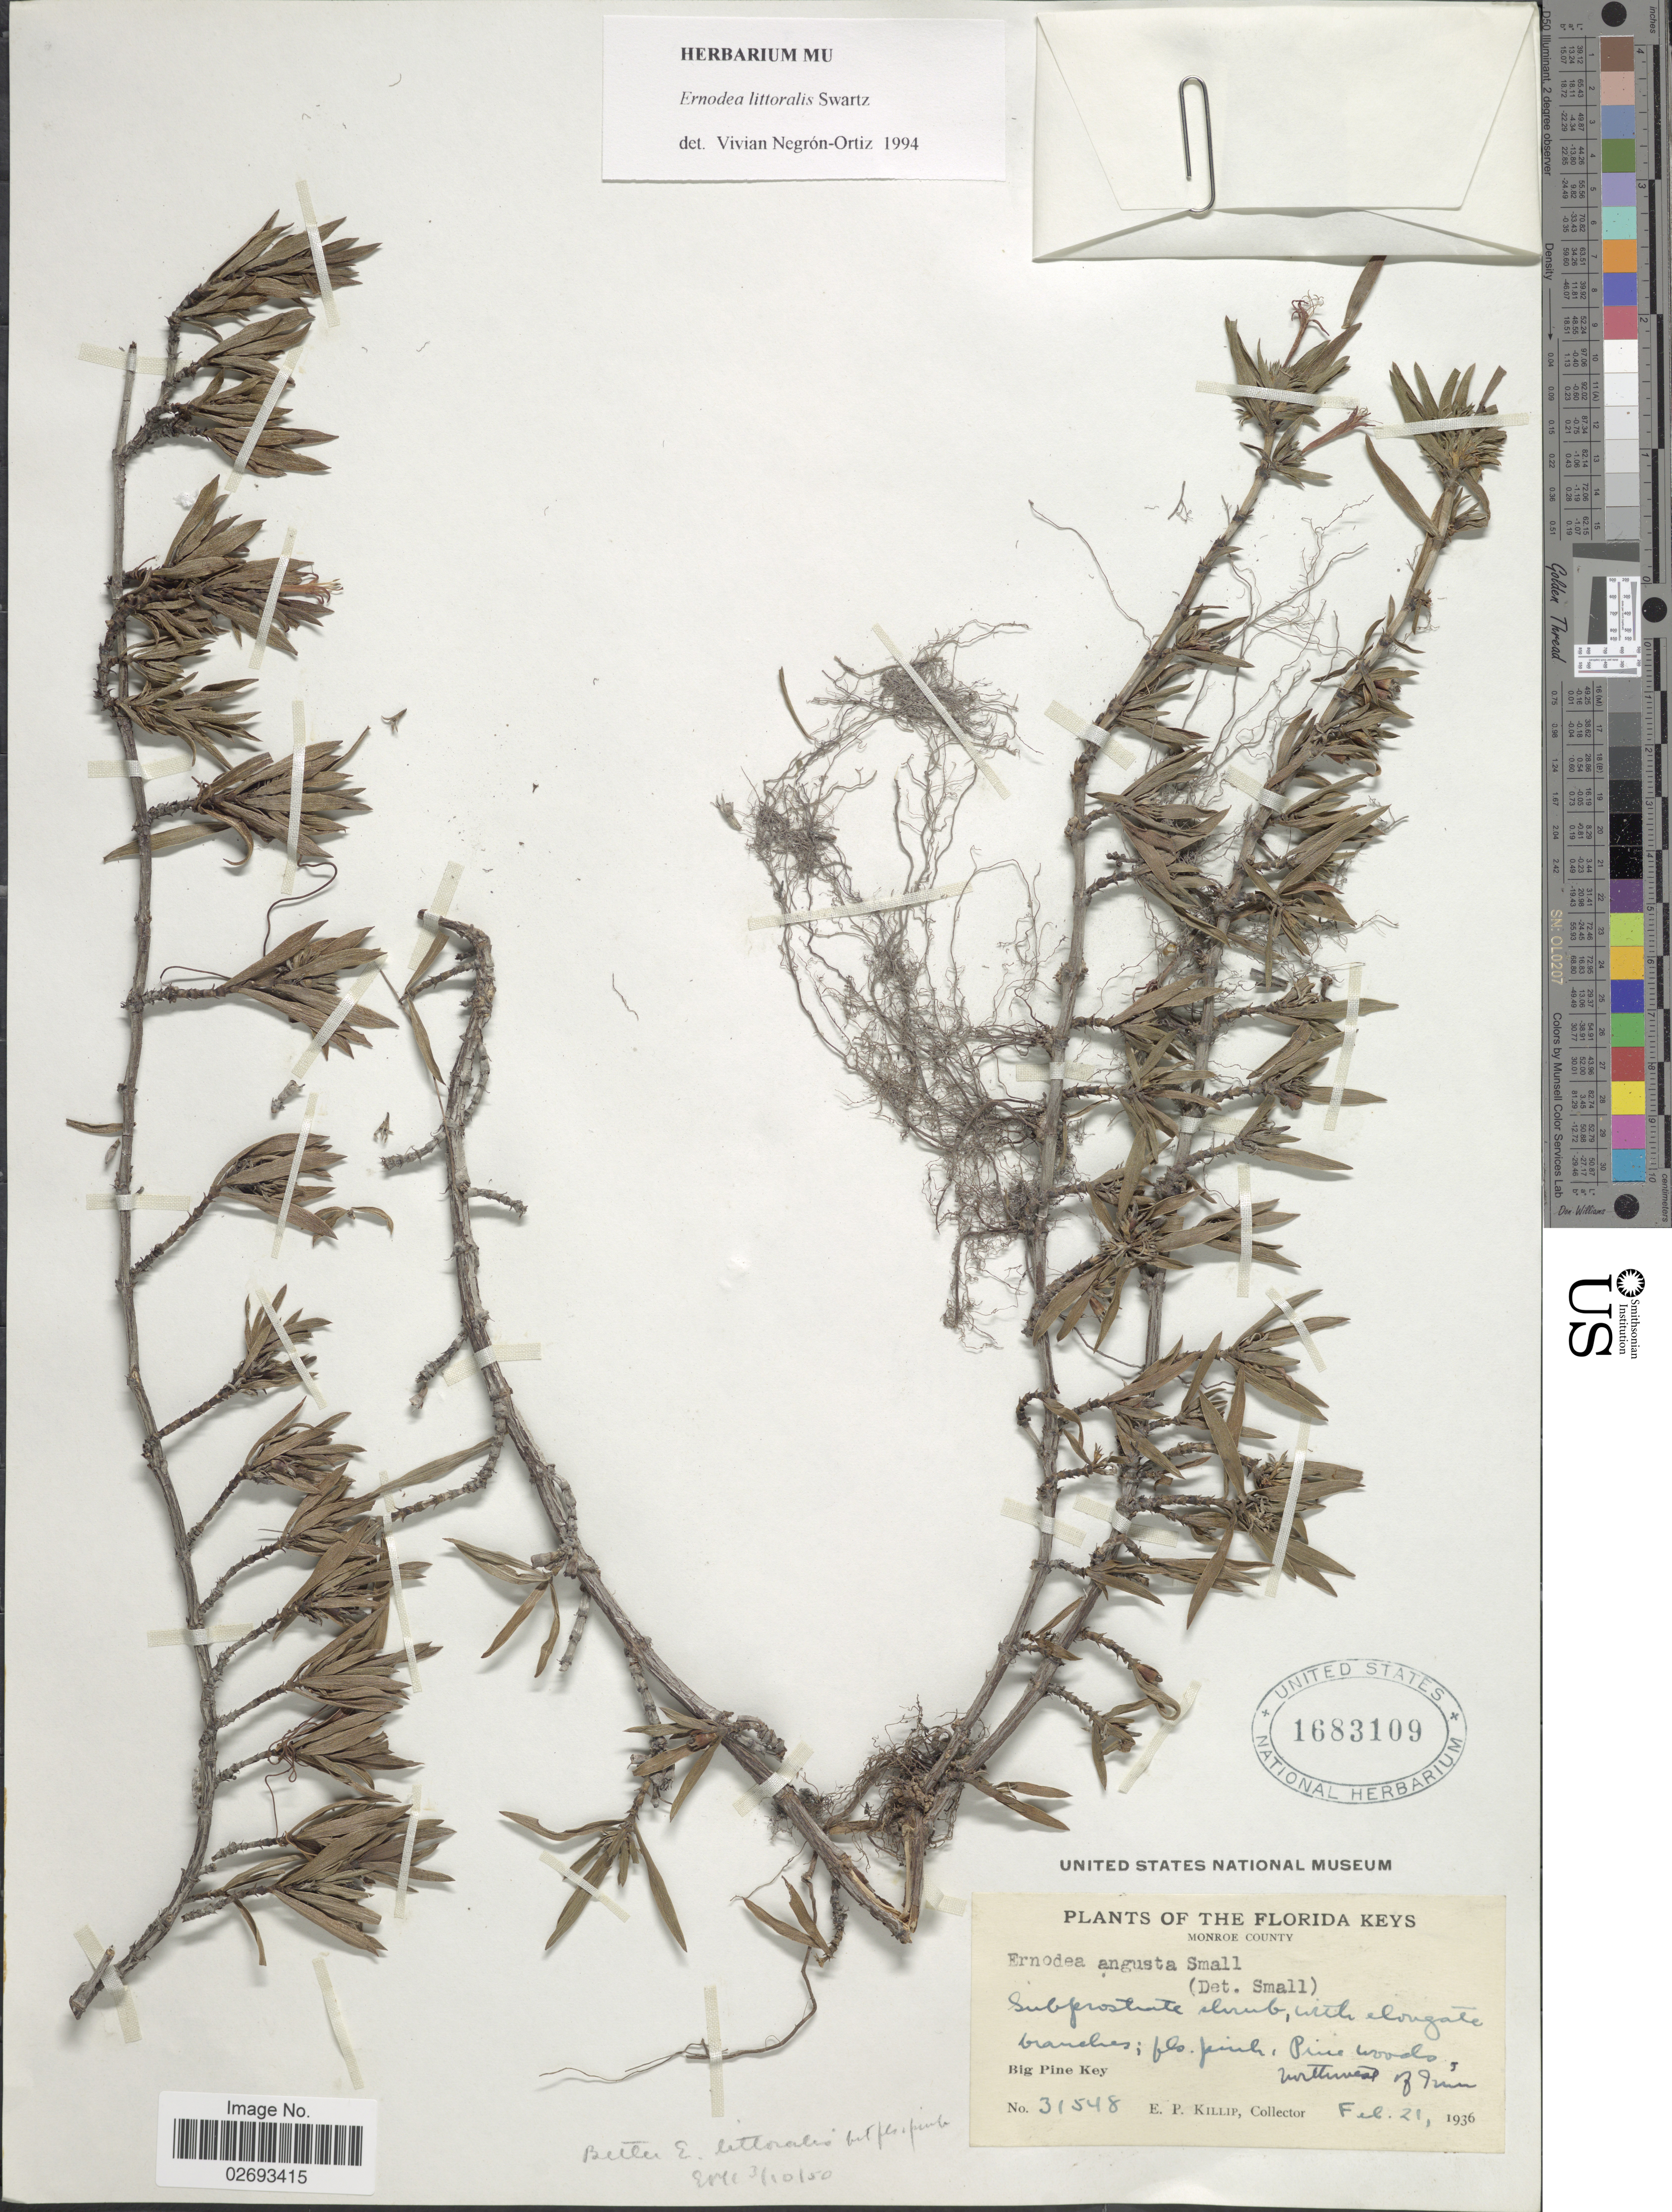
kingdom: Plantae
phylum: Tracheophyta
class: Magnoliopsida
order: Gentianales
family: Rubiaceae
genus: Ernodea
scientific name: Ernodea littoralis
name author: Sw.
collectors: E. P. Killip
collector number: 31548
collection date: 1936-02-21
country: United States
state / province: Florida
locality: Florida Keys. Monroe County, Northeast of Inn. Big Pine Key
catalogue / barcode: US 1683109